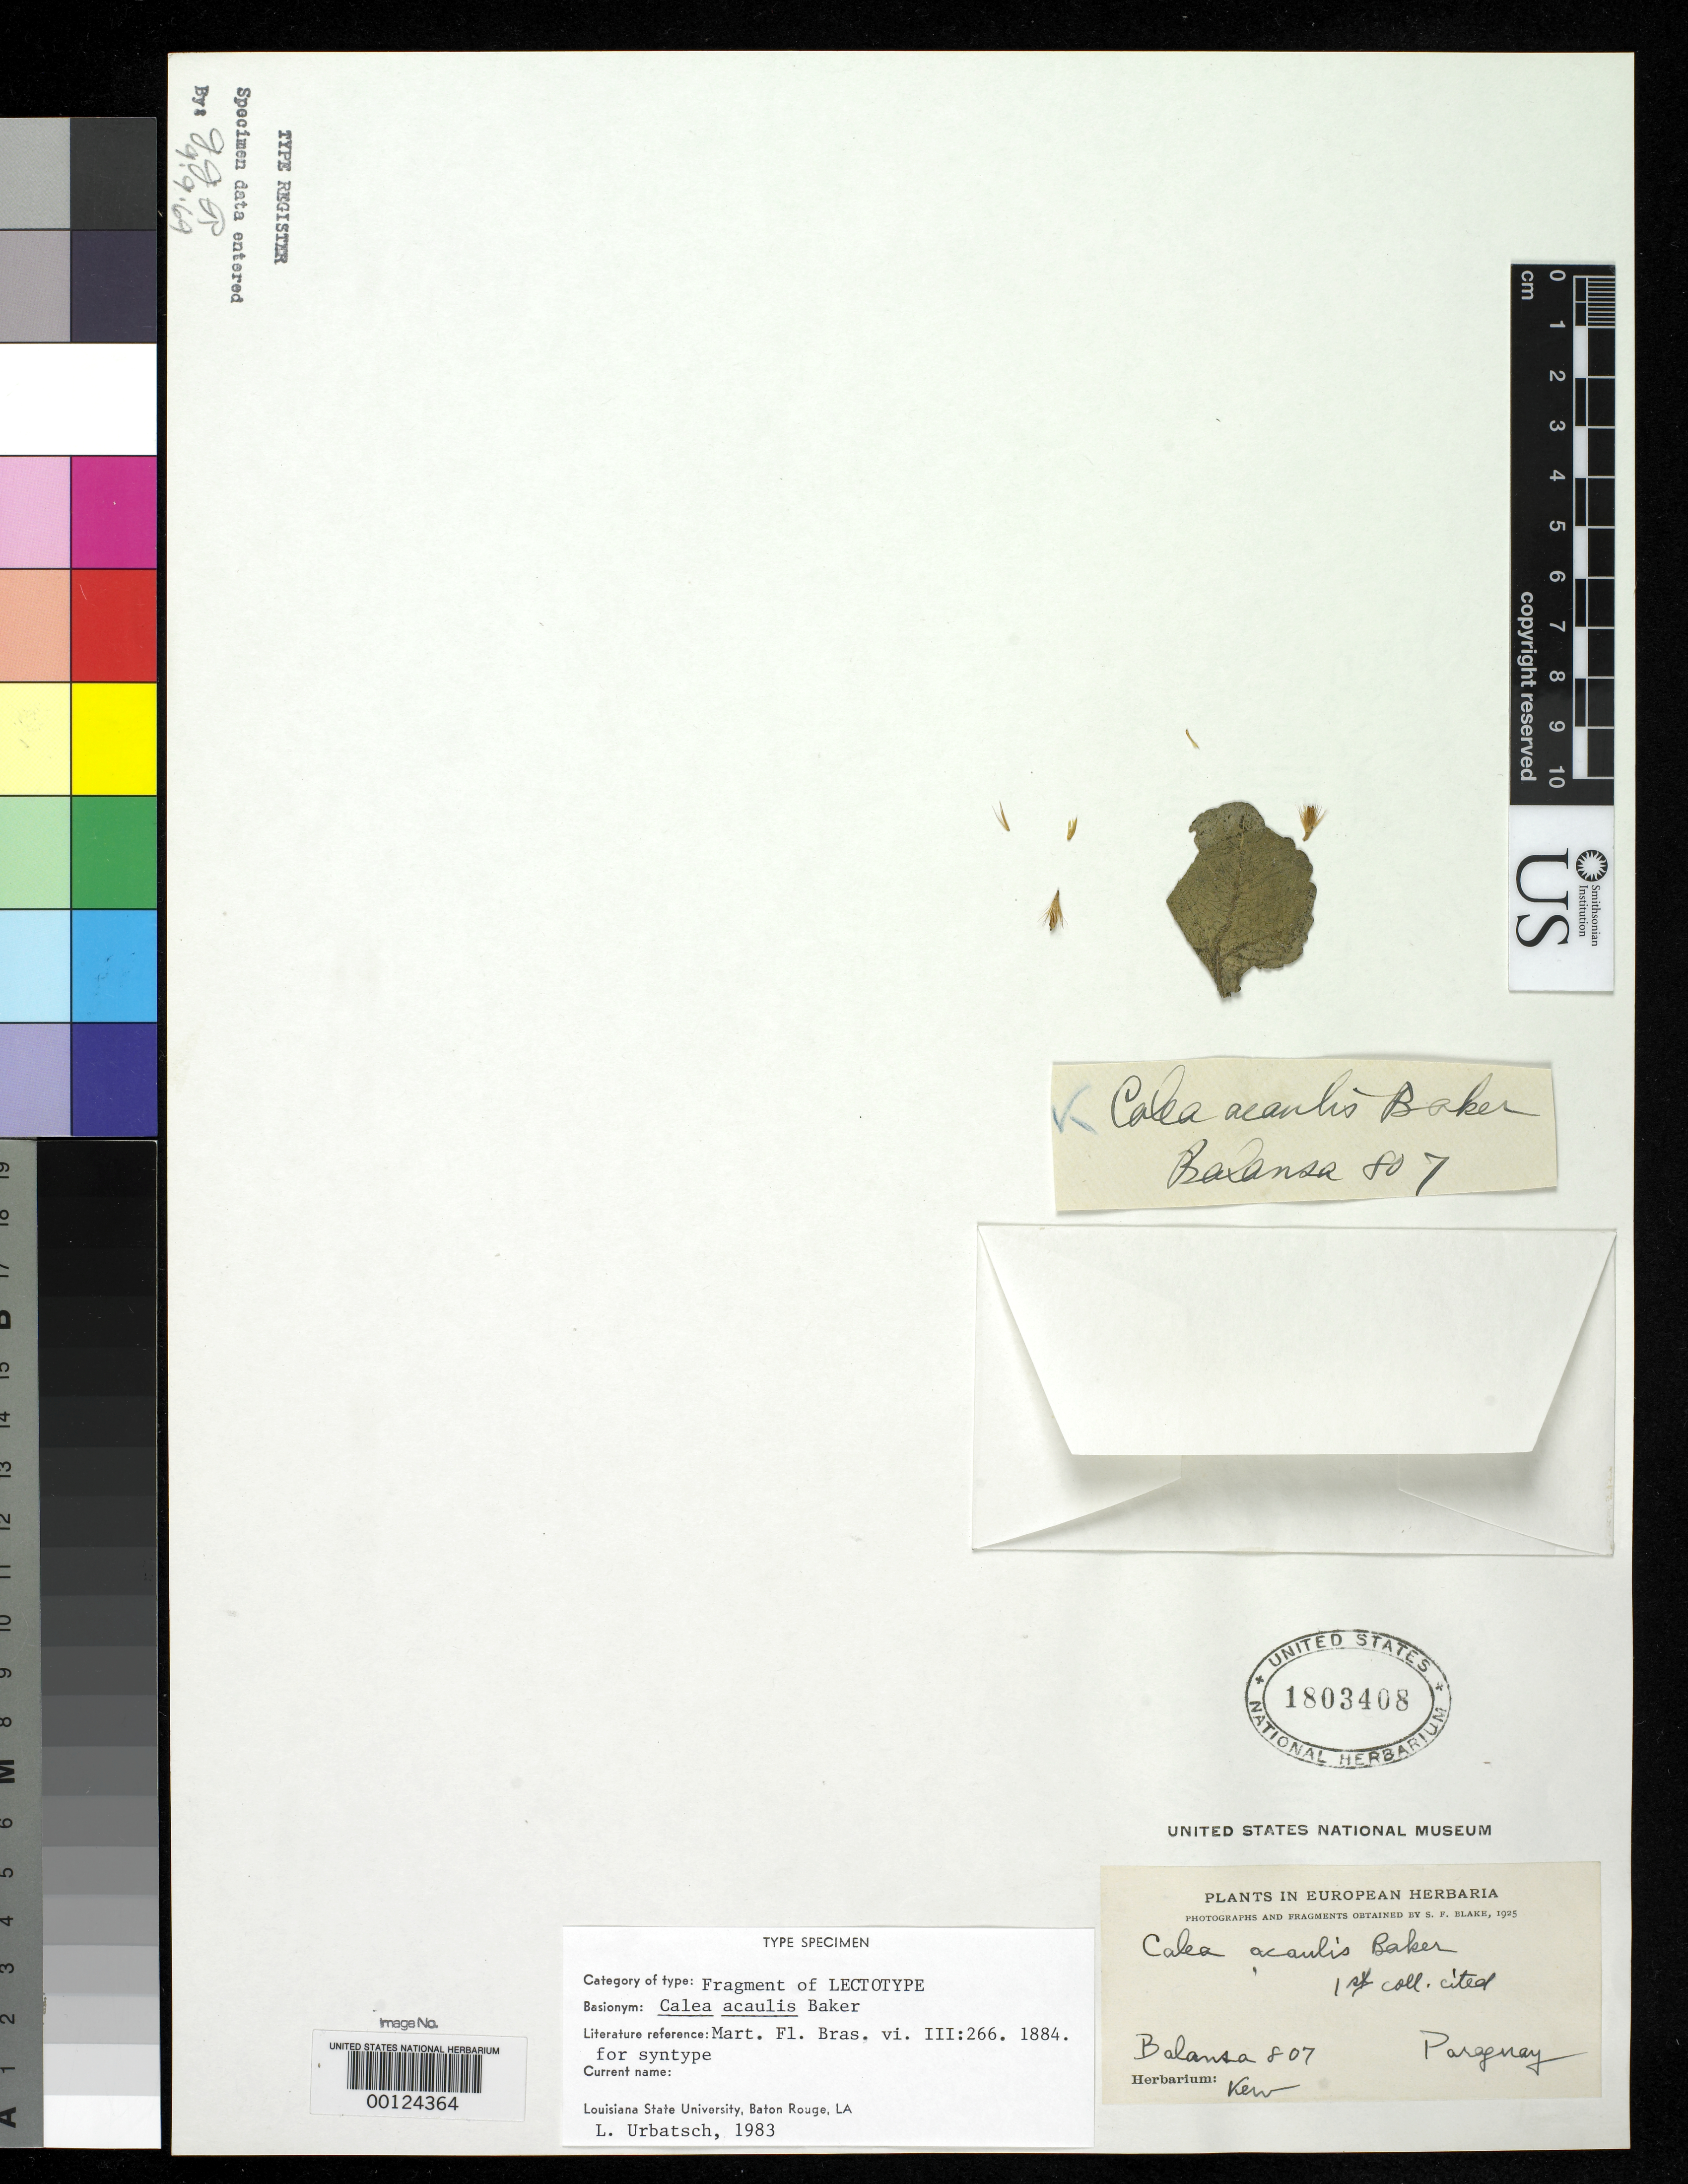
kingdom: Plantae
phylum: Tracheophyta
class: Magnoliopsida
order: Asterales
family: Asteraceae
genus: Calea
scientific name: Calea acaulis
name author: Baker in Mart.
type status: Isosyntype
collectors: B. Balansa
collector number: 807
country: Paraguay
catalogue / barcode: US 1803408